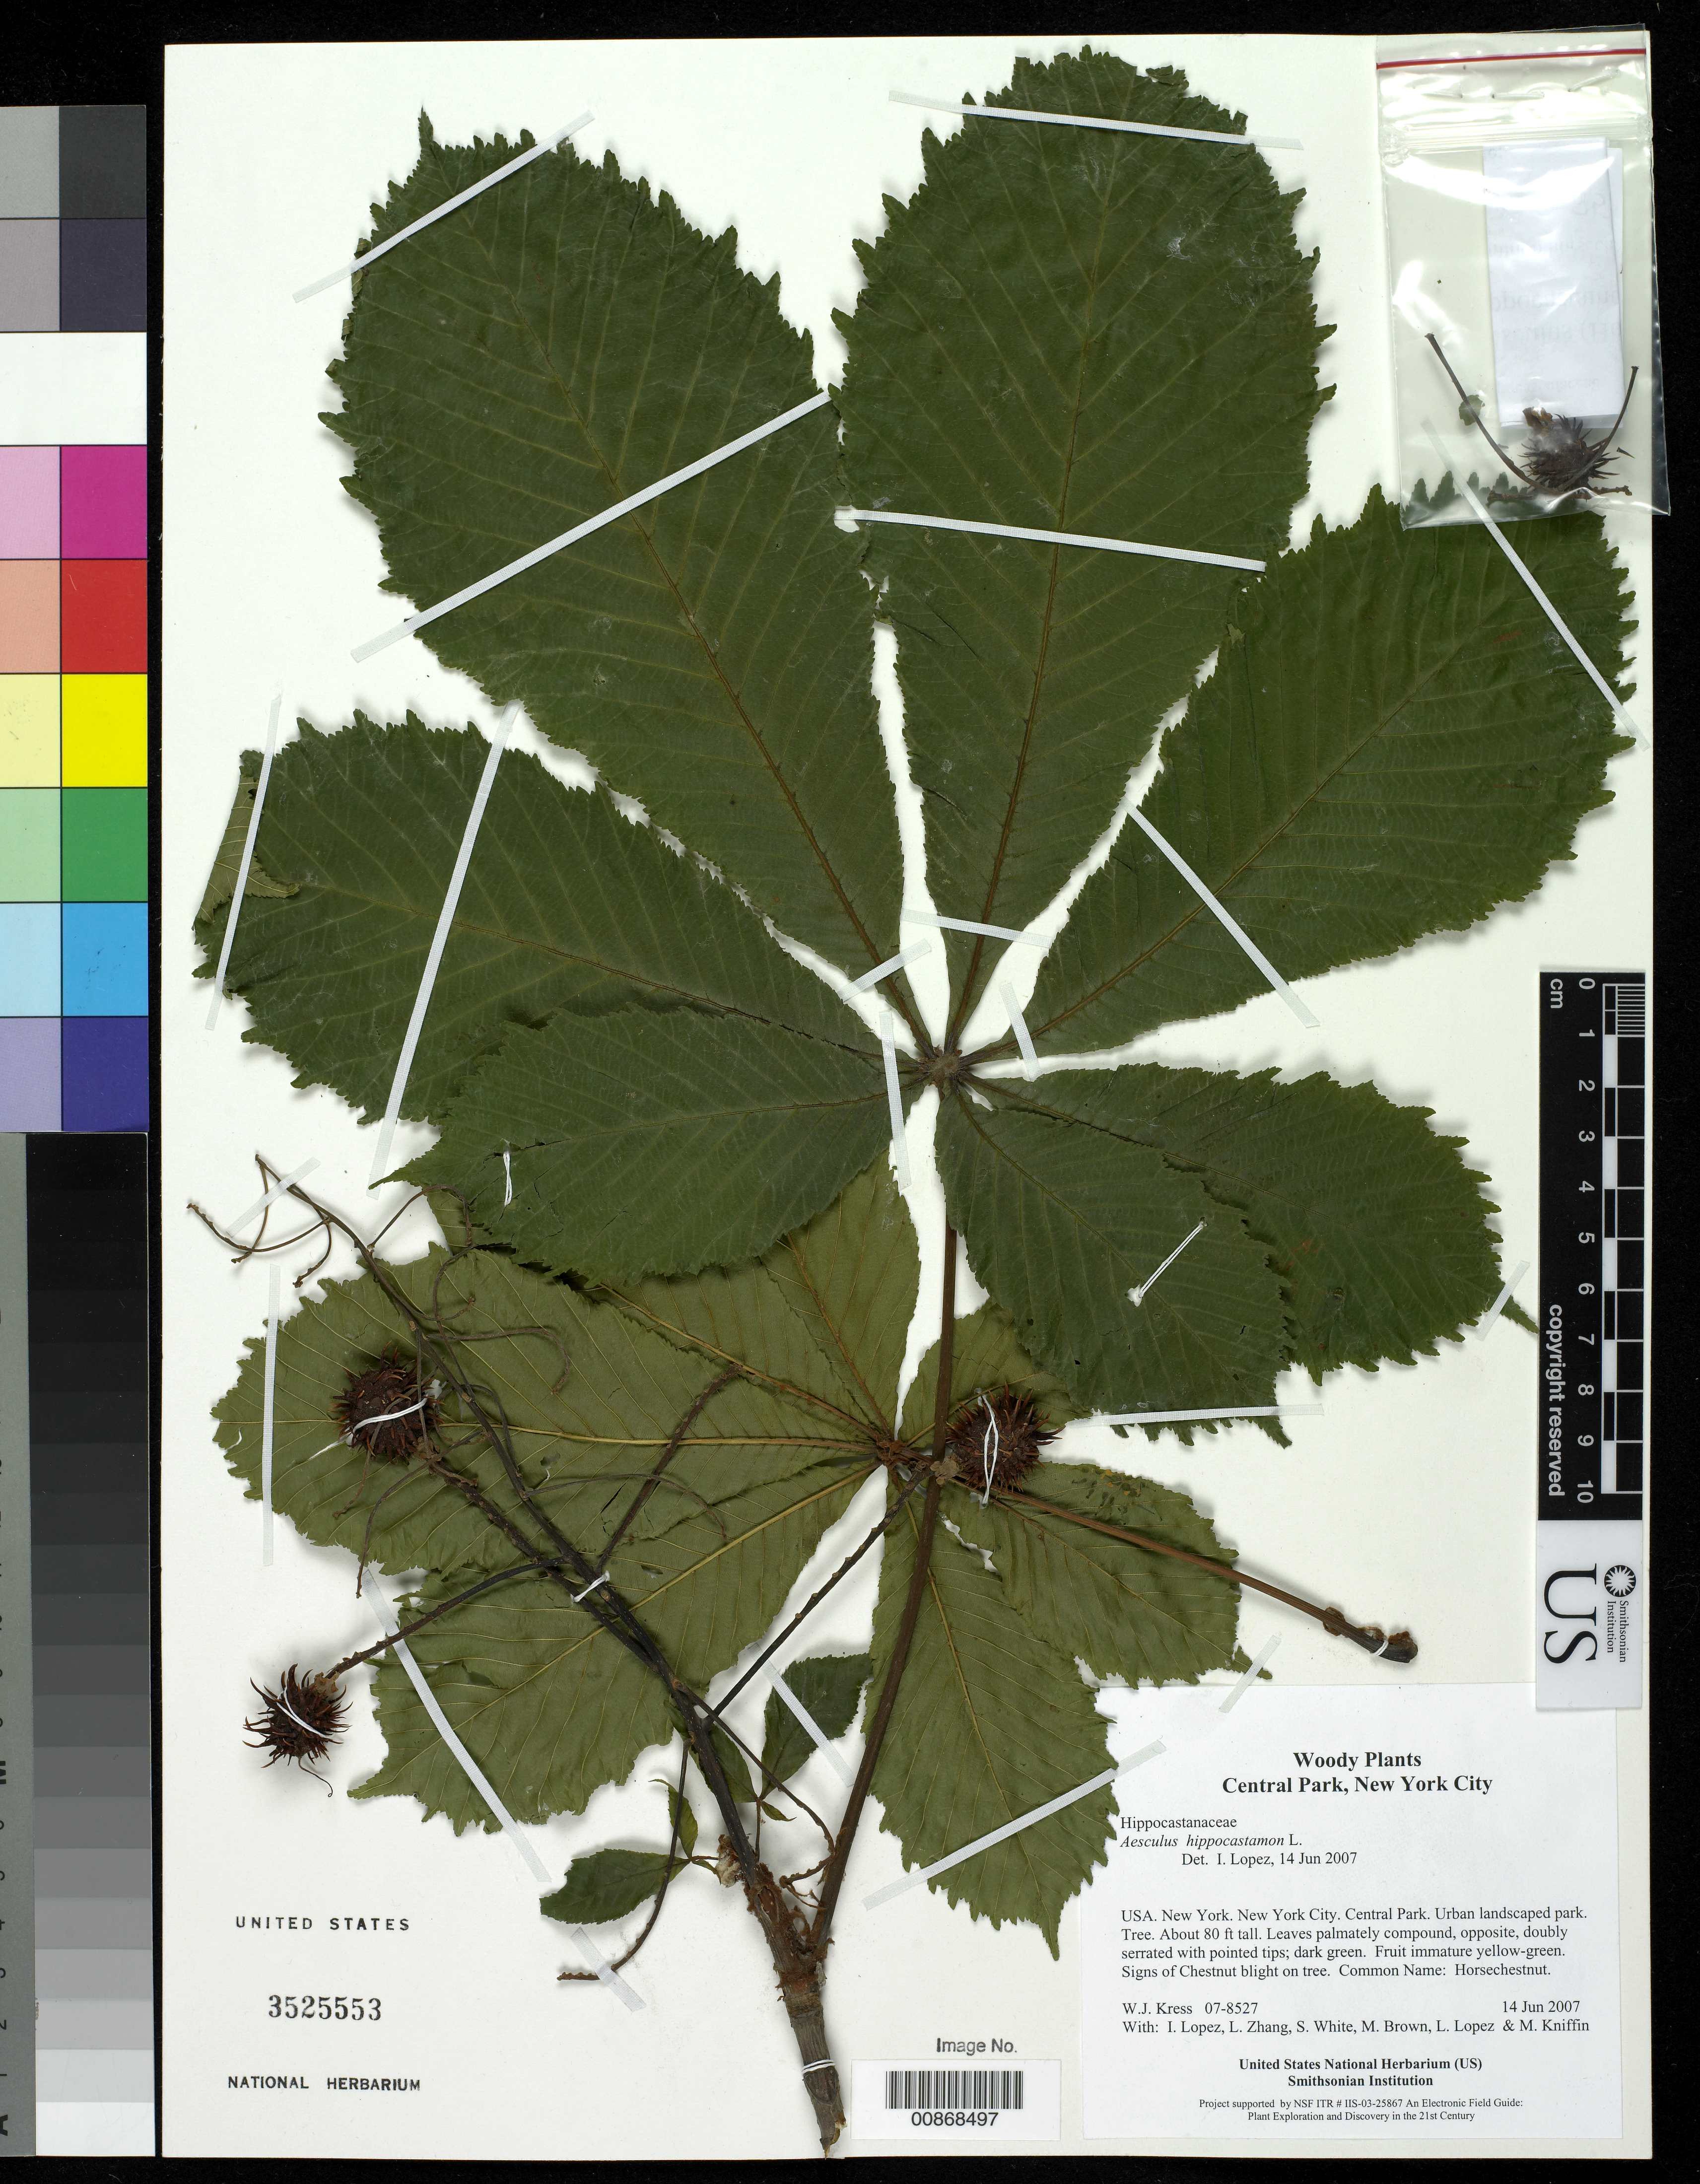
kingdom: Plantae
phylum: Tracheophyta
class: Magnoliopsida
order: Sapindales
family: Sapindaceae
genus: Aesculus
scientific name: Aesculus hippocastanum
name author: L.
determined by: Lopez, Ida C., (BOT), Smithsonian Institution - National Museum of Natural History (UNITED STATES)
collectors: W. J. Kress, I. C. Lopez, L. B. Zhang, S. White, M. Brown, L. López & M. Kniffin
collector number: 07-8527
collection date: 2007-06-14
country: United States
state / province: New York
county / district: New York City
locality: Central Park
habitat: Urban landscaped park.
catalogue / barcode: US 3525553